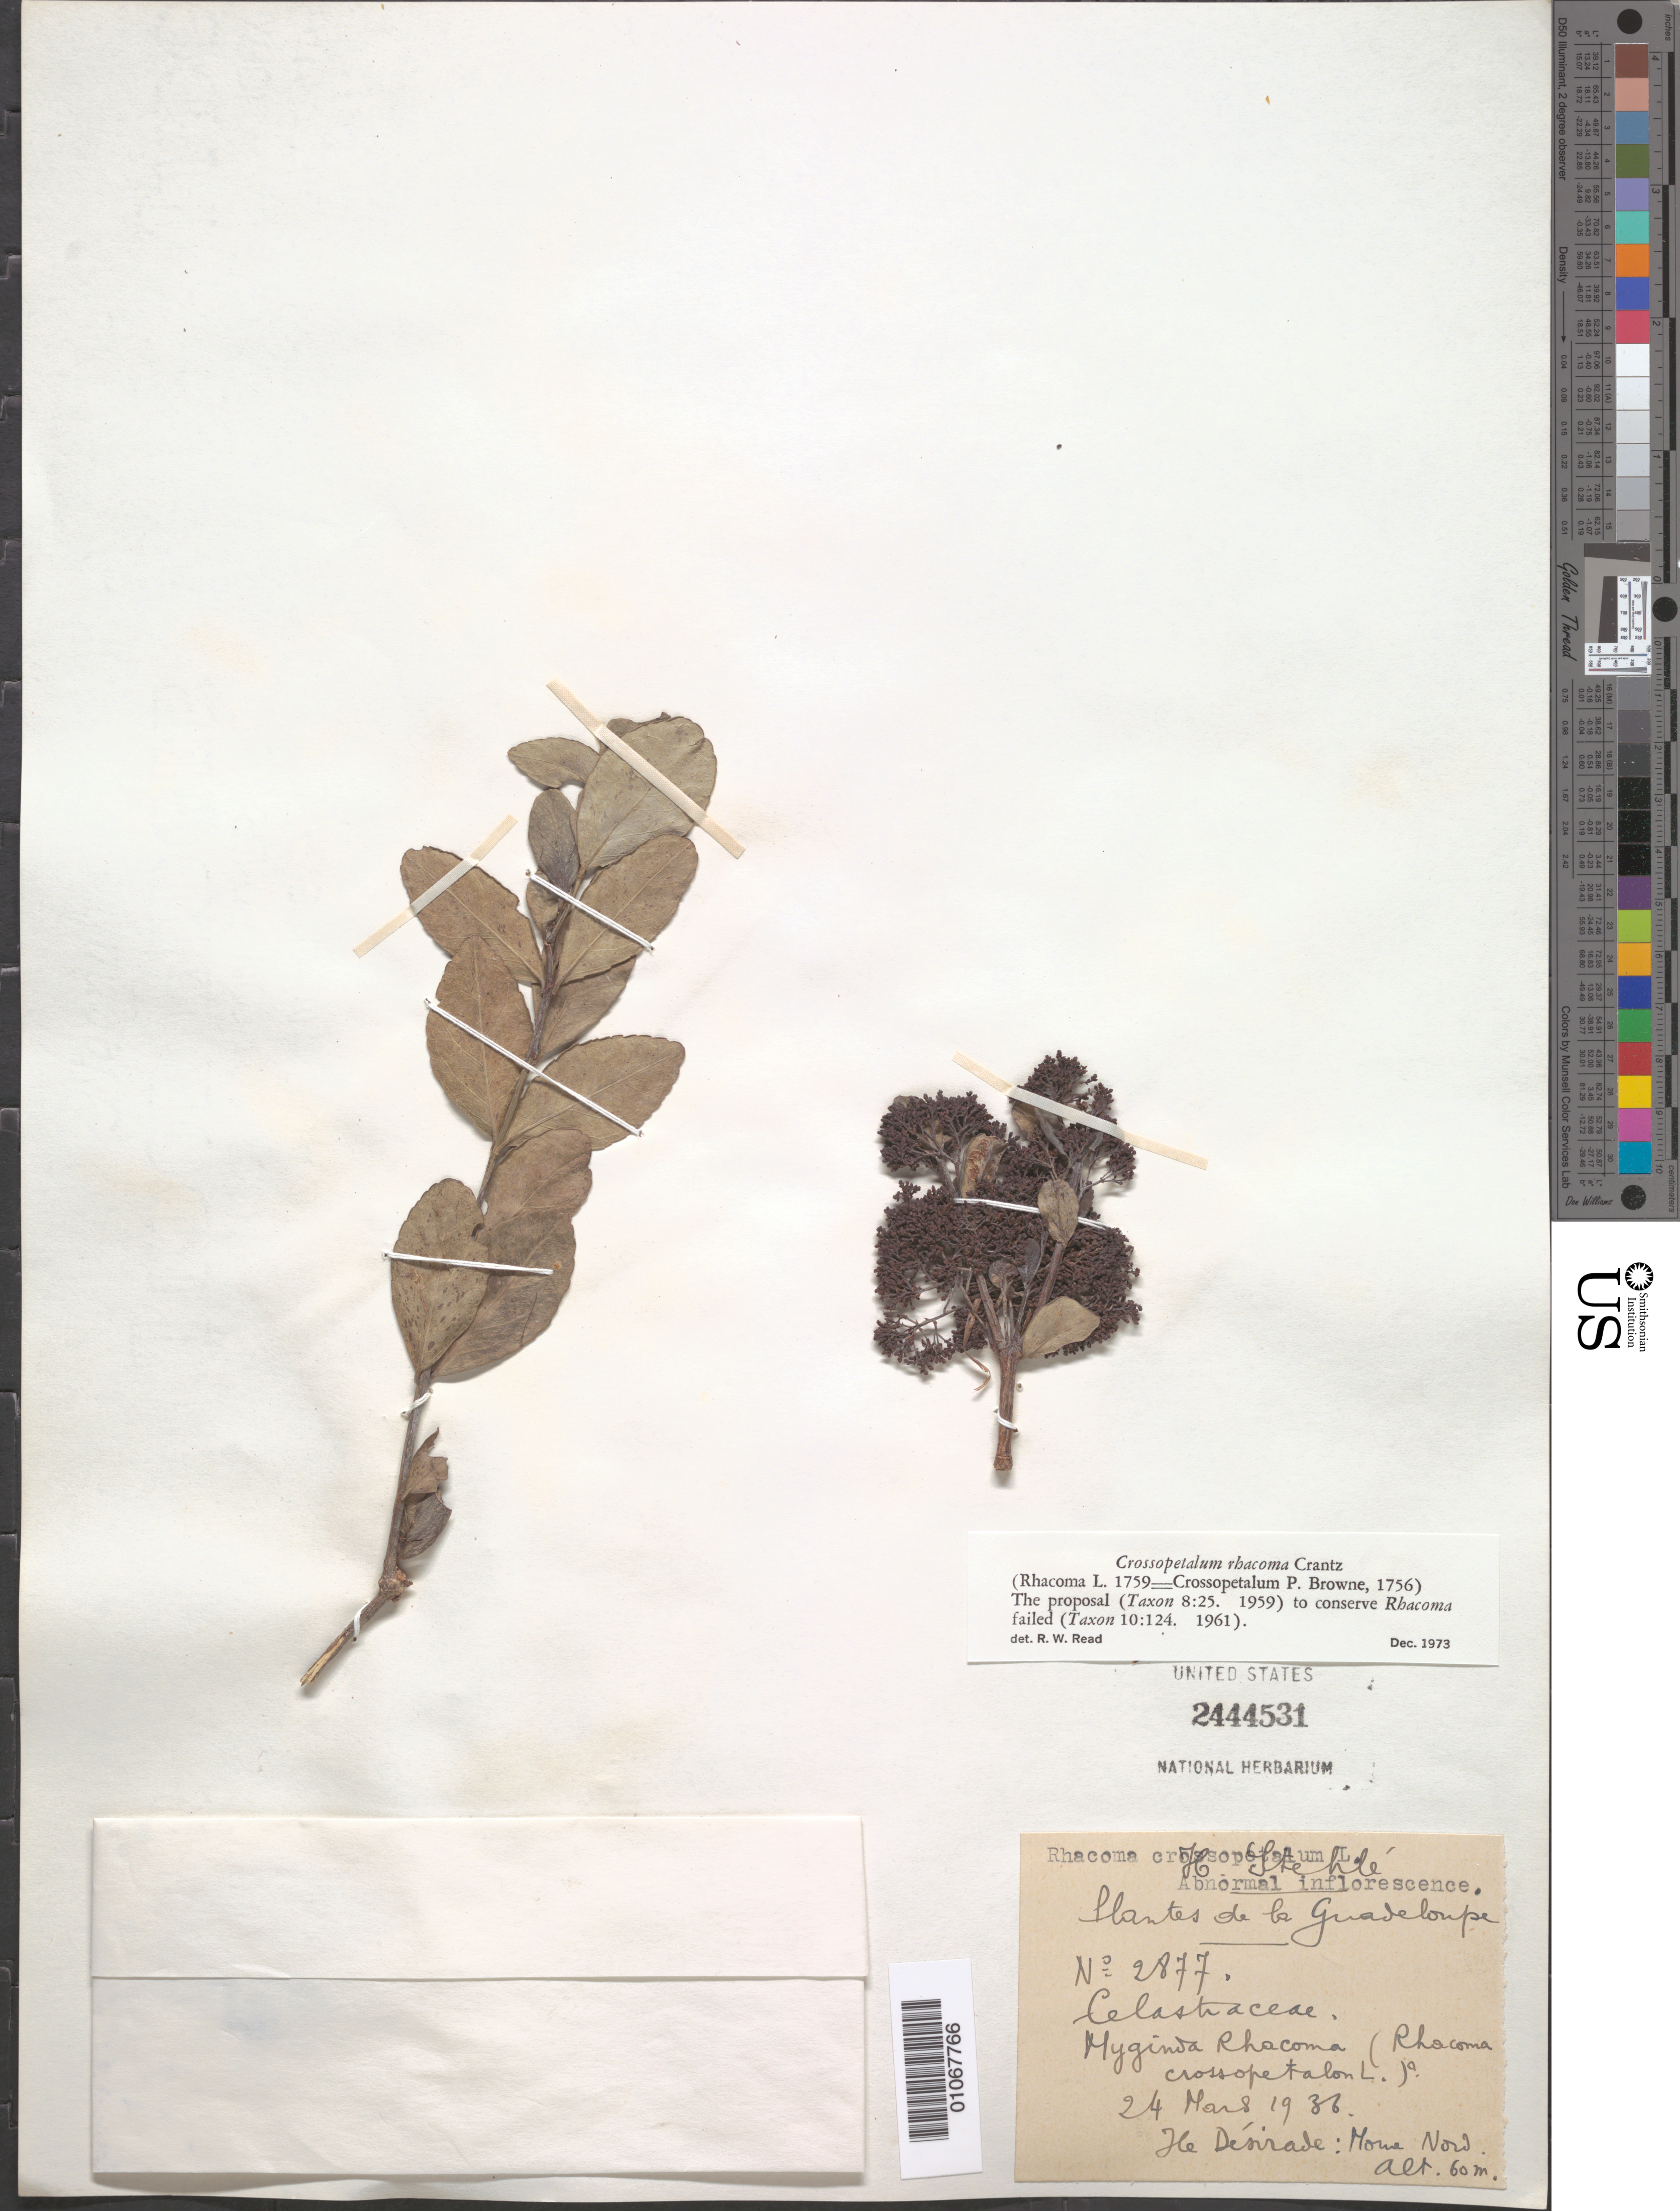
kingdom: Plantae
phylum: Tracheophyta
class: Magnoliopsida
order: Celastrales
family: Celastraceae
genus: Crossopetalum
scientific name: Crossopetalum rhacoma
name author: Crantz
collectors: H. Stehlé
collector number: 2877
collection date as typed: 24 Mar 1936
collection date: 1936-03-24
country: Guadeloupe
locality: He Desirade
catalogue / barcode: US 2444531